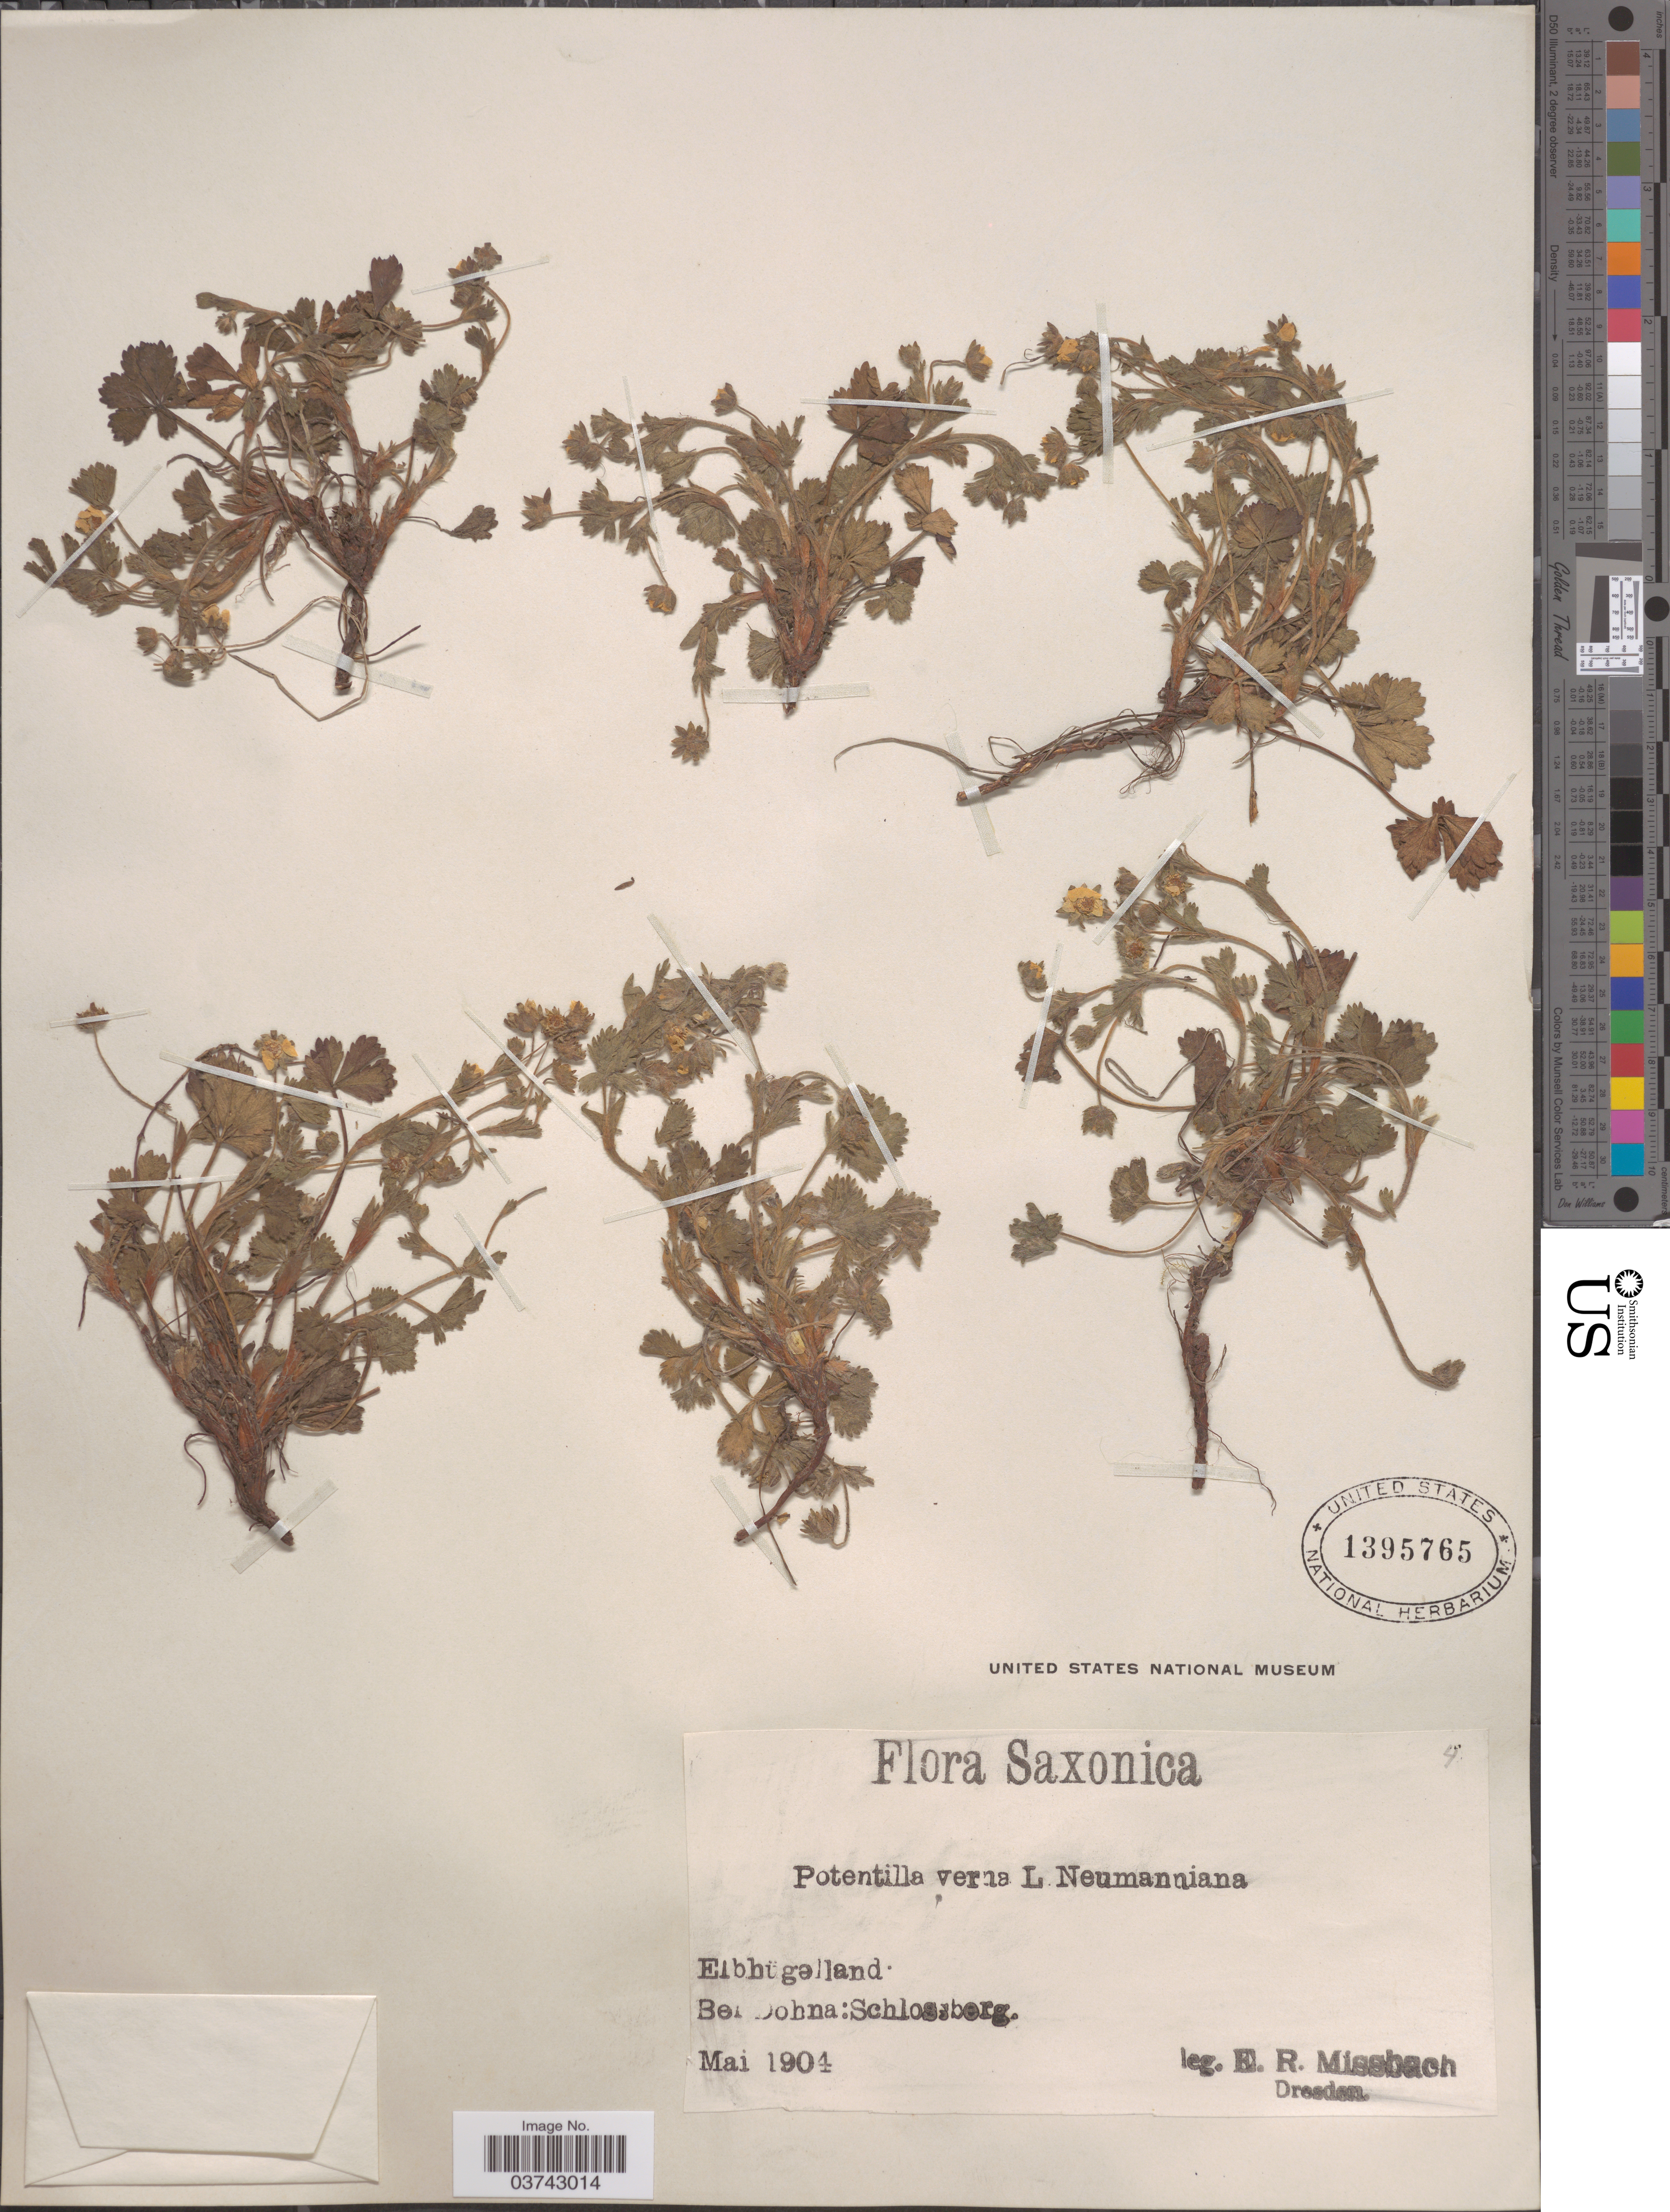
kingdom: Plantae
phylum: Tracheophyta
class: Magnoliopsida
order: Rosales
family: Rosaceae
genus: Potentilla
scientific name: Potentilla verna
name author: L.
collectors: E. Missbach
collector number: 4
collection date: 1904-05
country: Germany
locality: Saxonica. Elbhügelland: Bei Dohna: Schlossberg.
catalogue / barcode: US 1395765